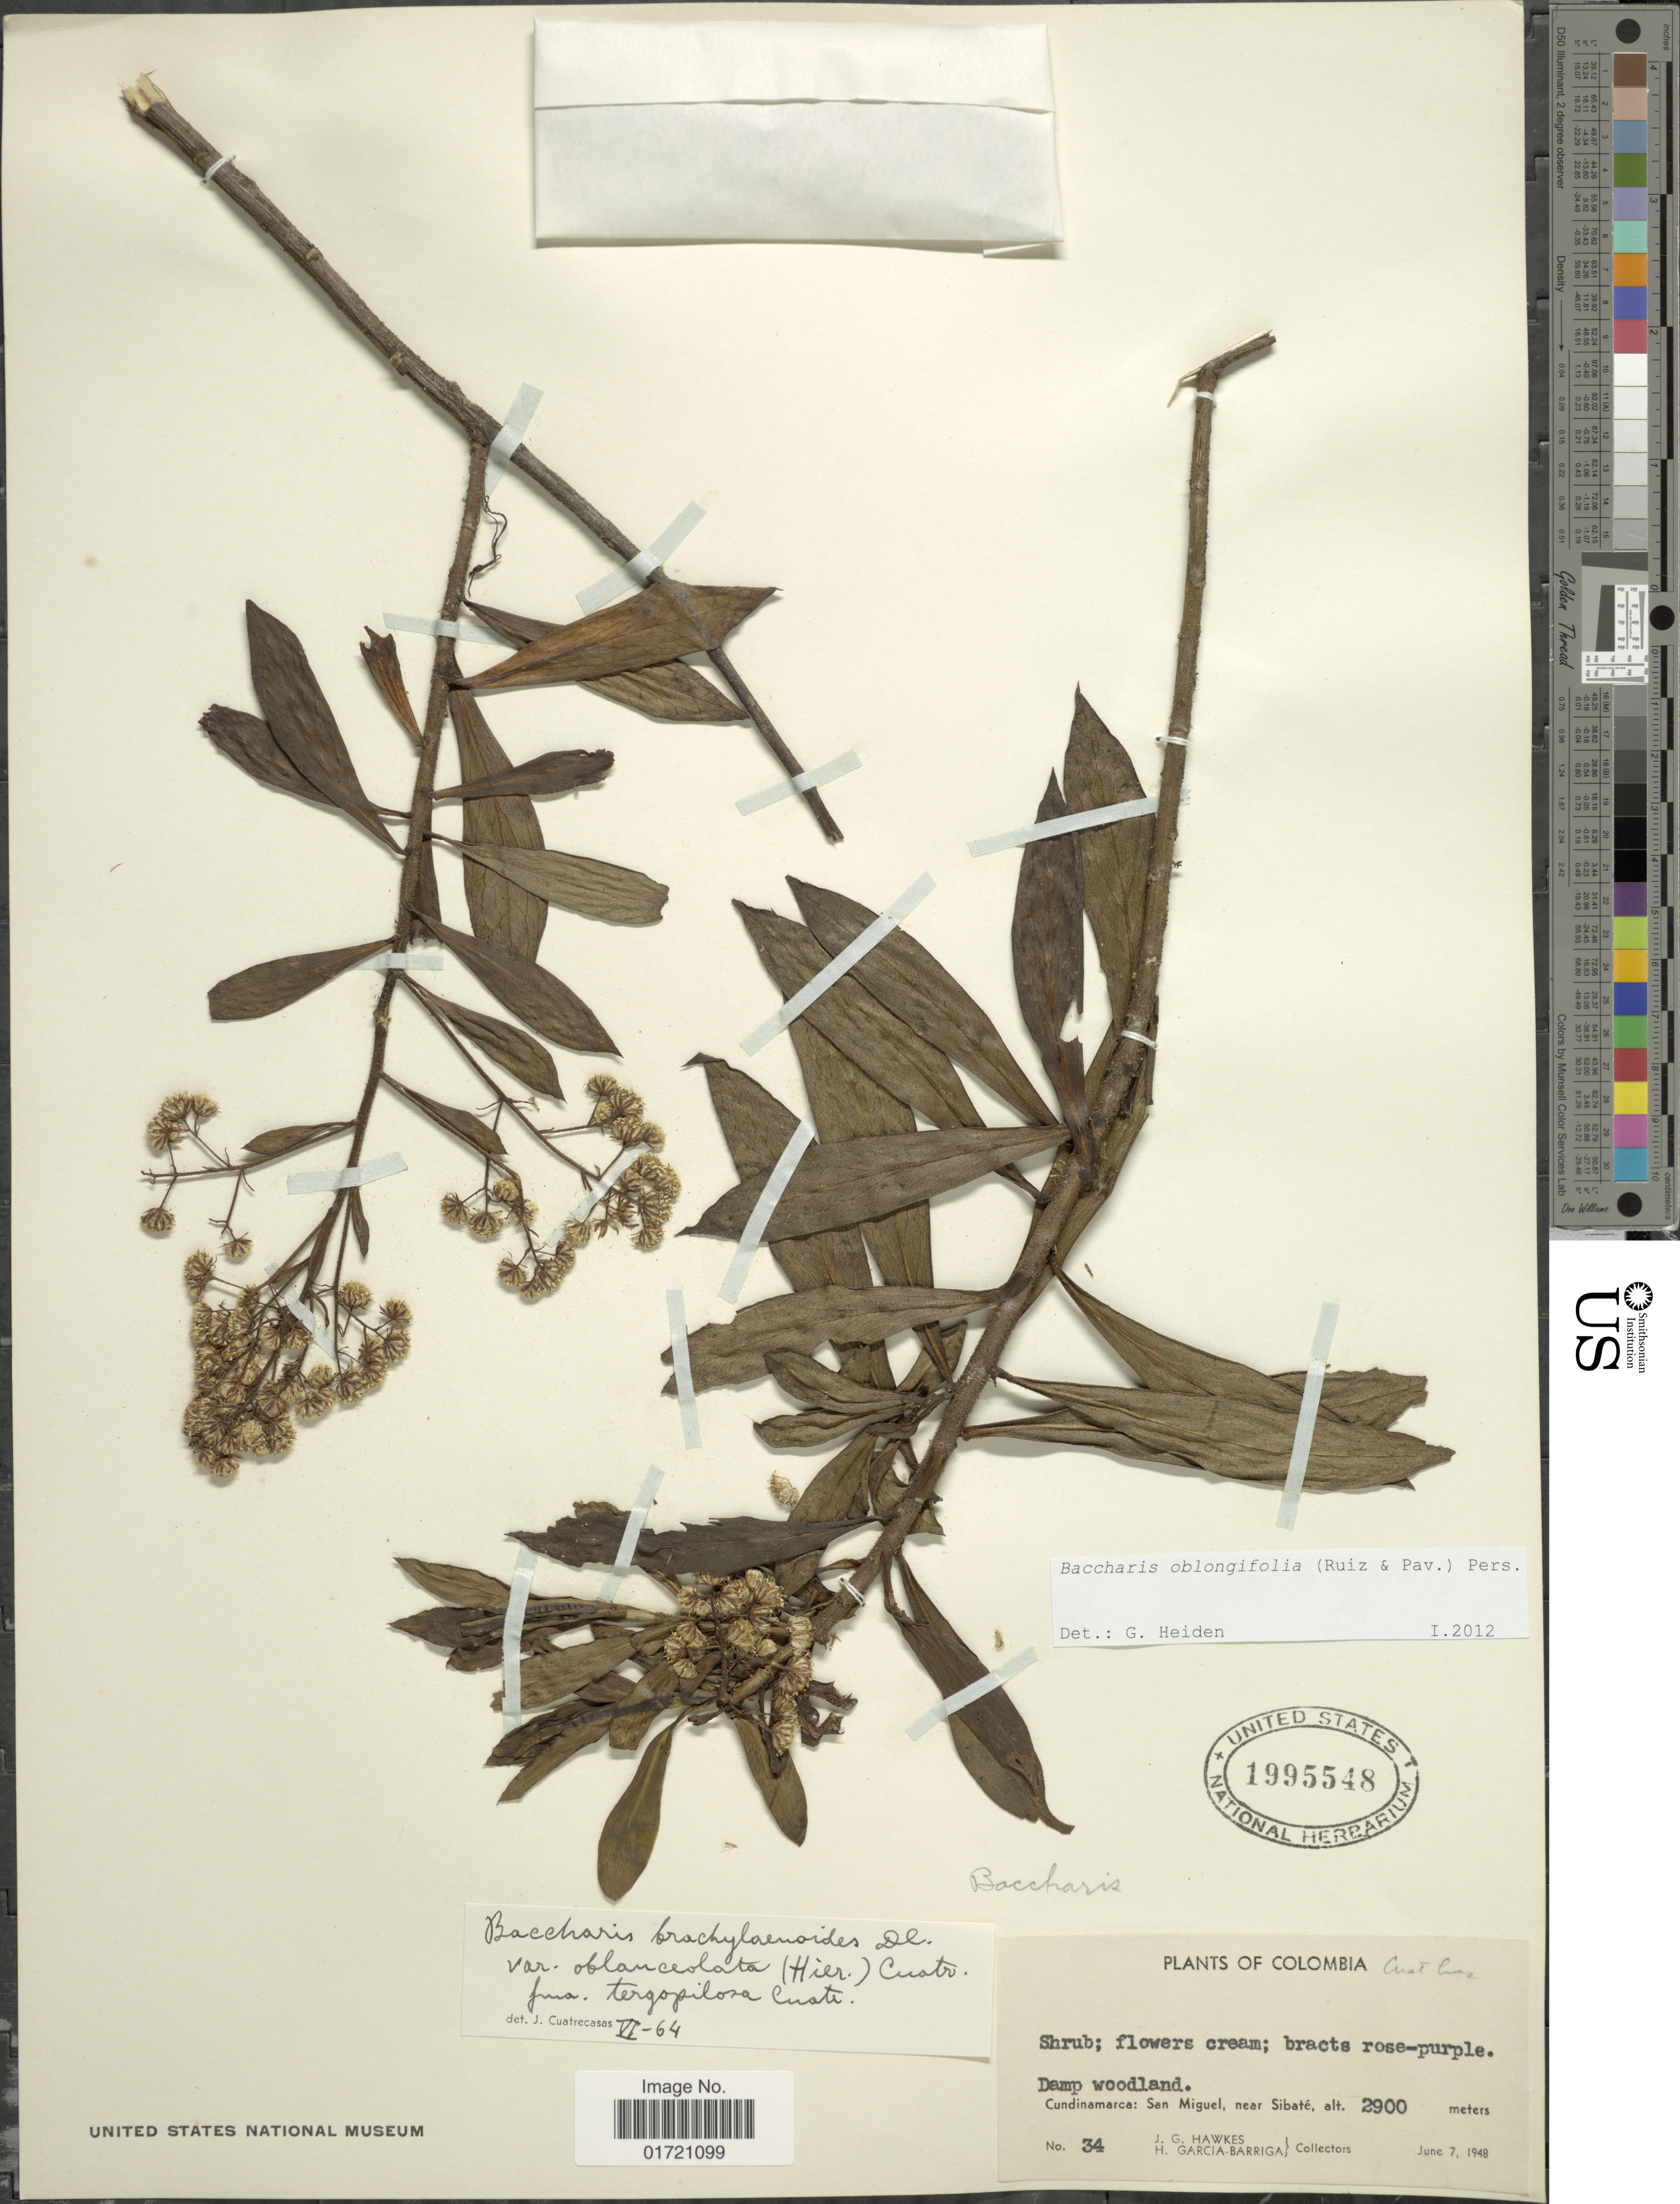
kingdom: Plantae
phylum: Tracheophyta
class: Magnoliopsida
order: Asterales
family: Asteraceae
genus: Baccharis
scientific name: Baccharis oblongifolia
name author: (Ruiz & Pav.) Pers.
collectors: J. Hawkes & H. García Barriga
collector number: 34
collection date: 1948-06-07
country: Colombia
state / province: Cundinamarca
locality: Cundinamarca: San Miguel, near Sibaté.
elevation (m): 2900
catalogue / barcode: US 1995548